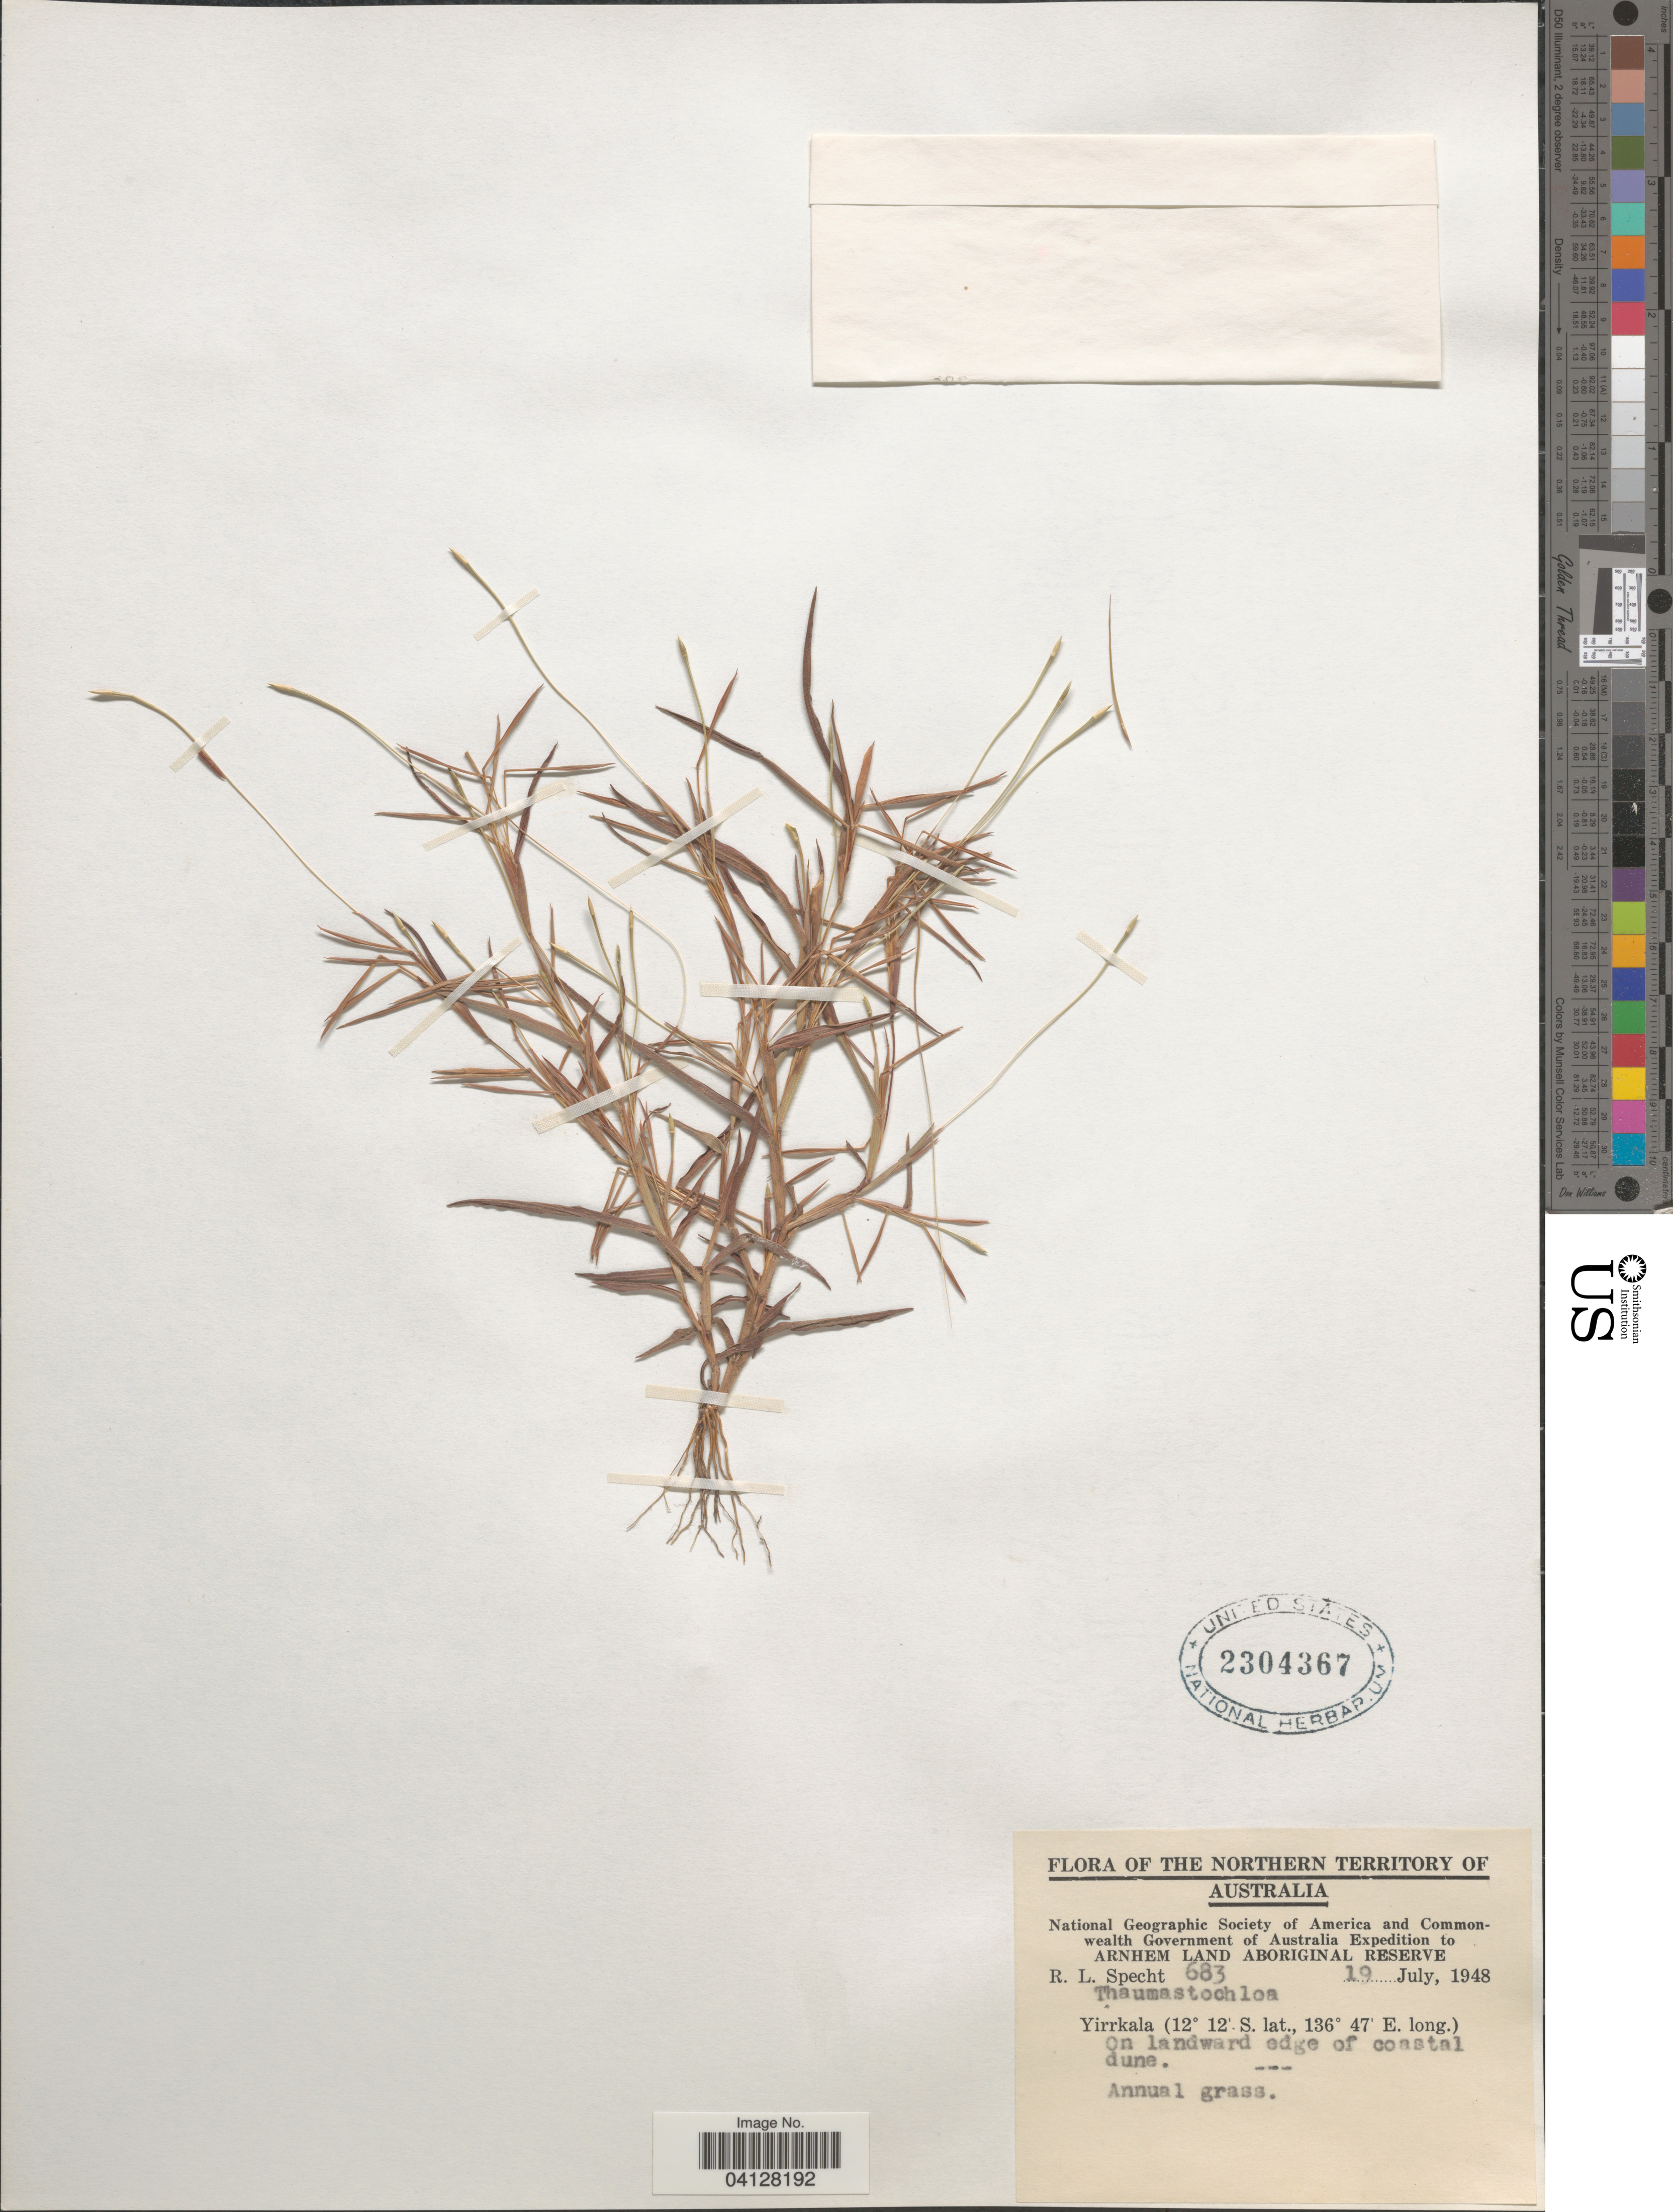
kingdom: Plantae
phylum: Tracheophyta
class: Liliopsida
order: Poales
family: Poaceae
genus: Thaumastochloa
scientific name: Thaumastochloa sp.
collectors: R. L. Specht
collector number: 683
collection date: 1948-07-19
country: Australia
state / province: Northern Territory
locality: National Geographic Society of America and Commonwealth Government of Australia Expedition to Arnhem Land Aboriginal Reserve. Yirrkala.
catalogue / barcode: US 2304367